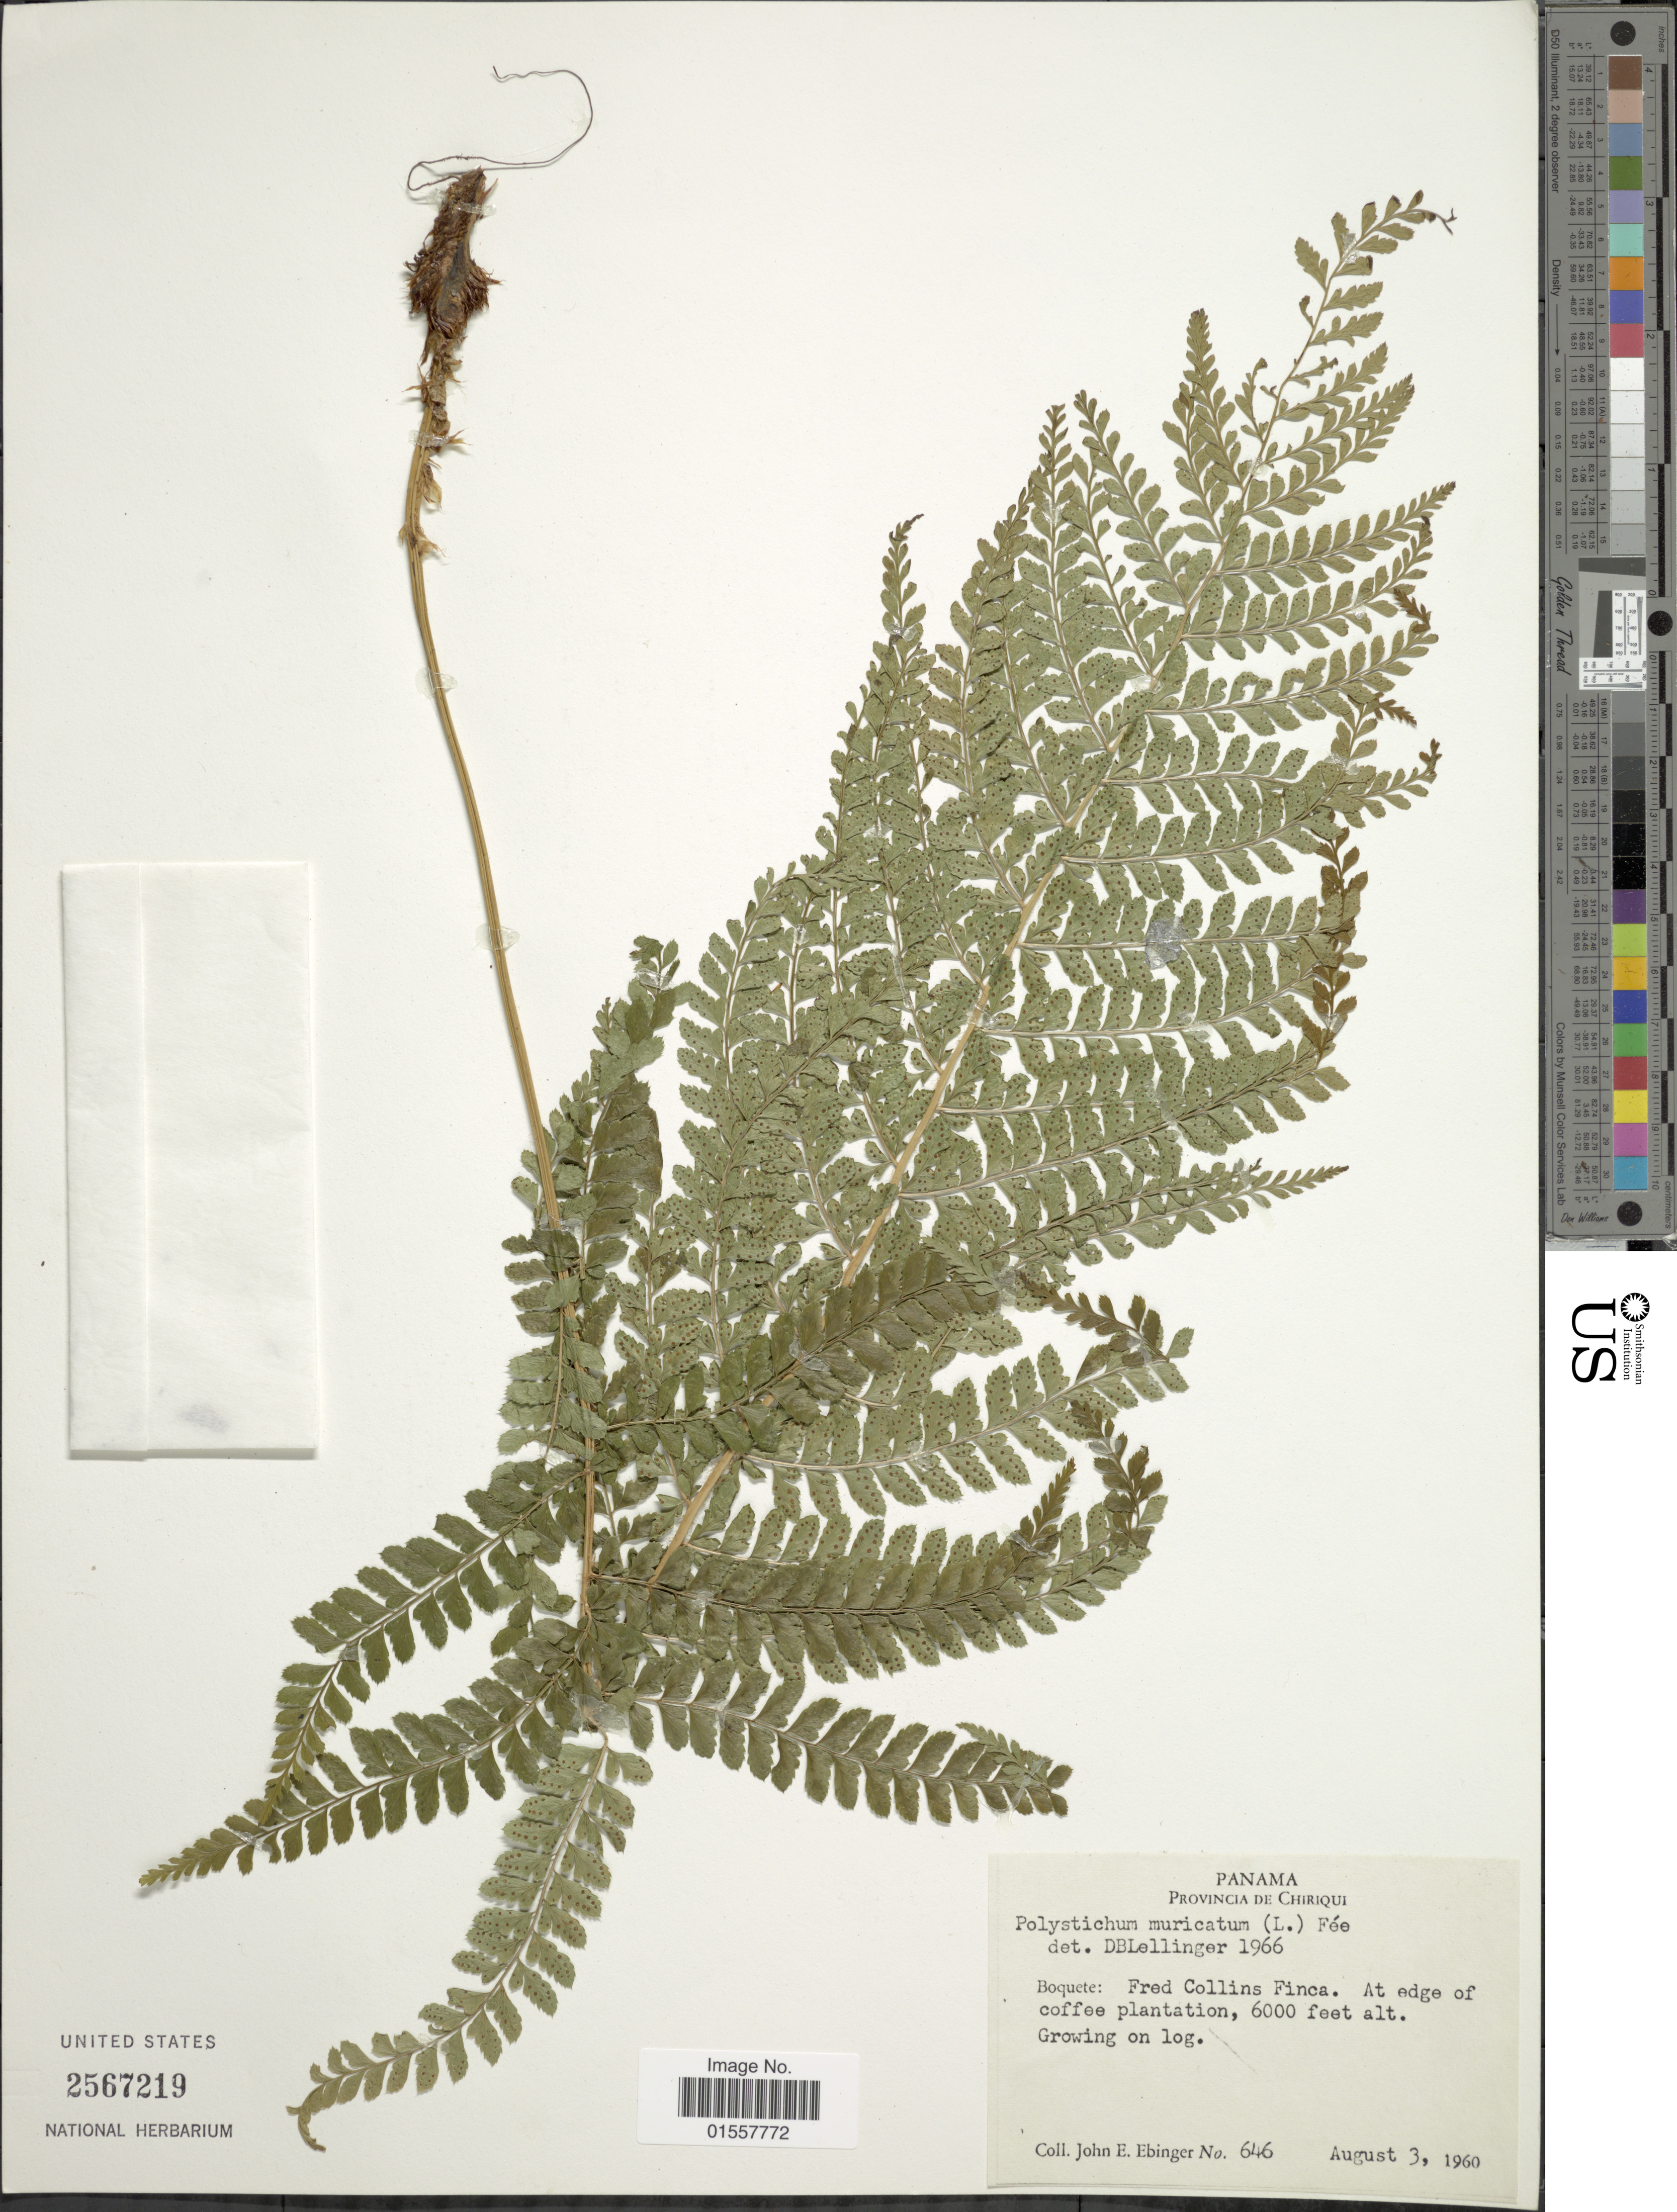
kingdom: Plantae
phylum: Tracheophyta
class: Polypodiopsida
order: Polypodiales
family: Dryopteridaceae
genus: Polystichum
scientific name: Polystichum muricatum var. muricatum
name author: (L.) Fée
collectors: J. Ebinger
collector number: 646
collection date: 1960-08-03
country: Panama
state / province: Chiriqui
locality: Provincia de Chiriqui, Boquete: Fred Collins Finca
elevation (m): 1829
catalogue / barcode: US 2567219